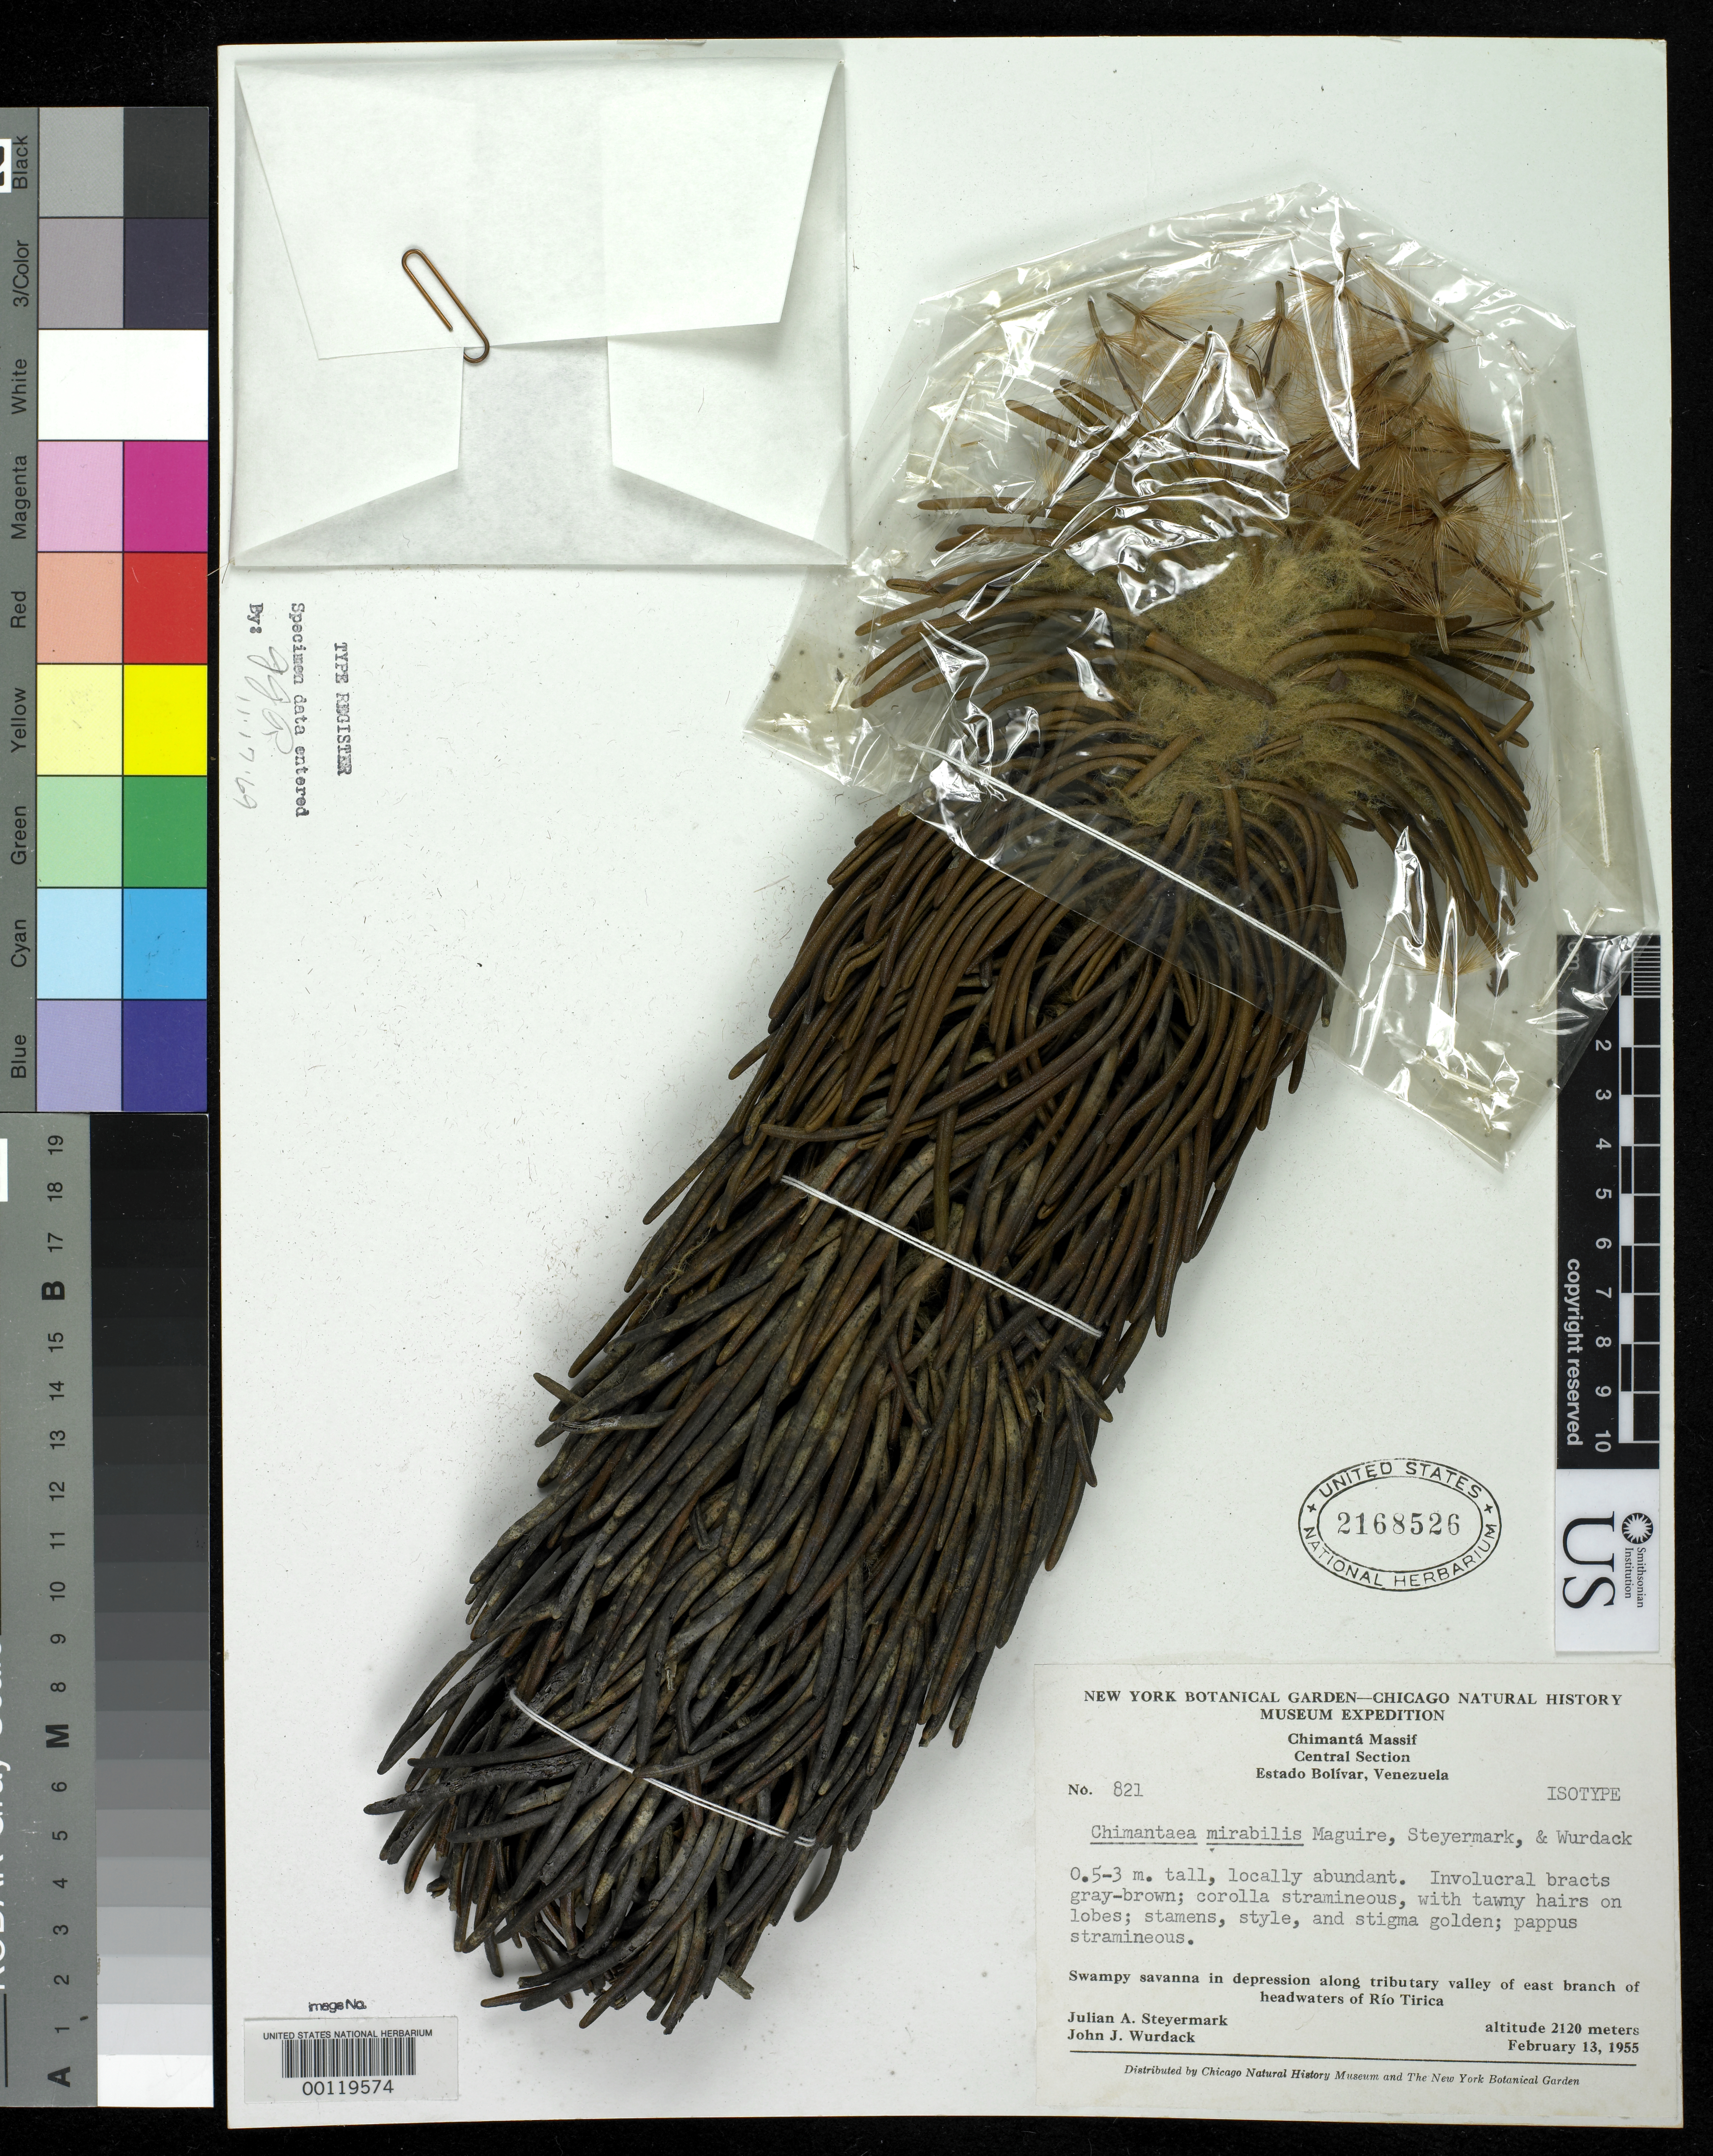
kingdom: Plantae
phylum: Tracheophyta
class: Magnoliopsida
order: Asterales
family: Asteraceae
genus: Chimantaea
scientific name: Chimantaea mirabilis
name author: Maguire et al.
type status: Isotype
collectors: J. Steyermark & J. J. Wurdack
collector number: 821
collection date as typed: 13 Feb 1955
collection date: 1955-02-13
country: Venezuela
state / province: Bolivar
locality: Rio Tirica.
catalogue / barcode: US 2168526